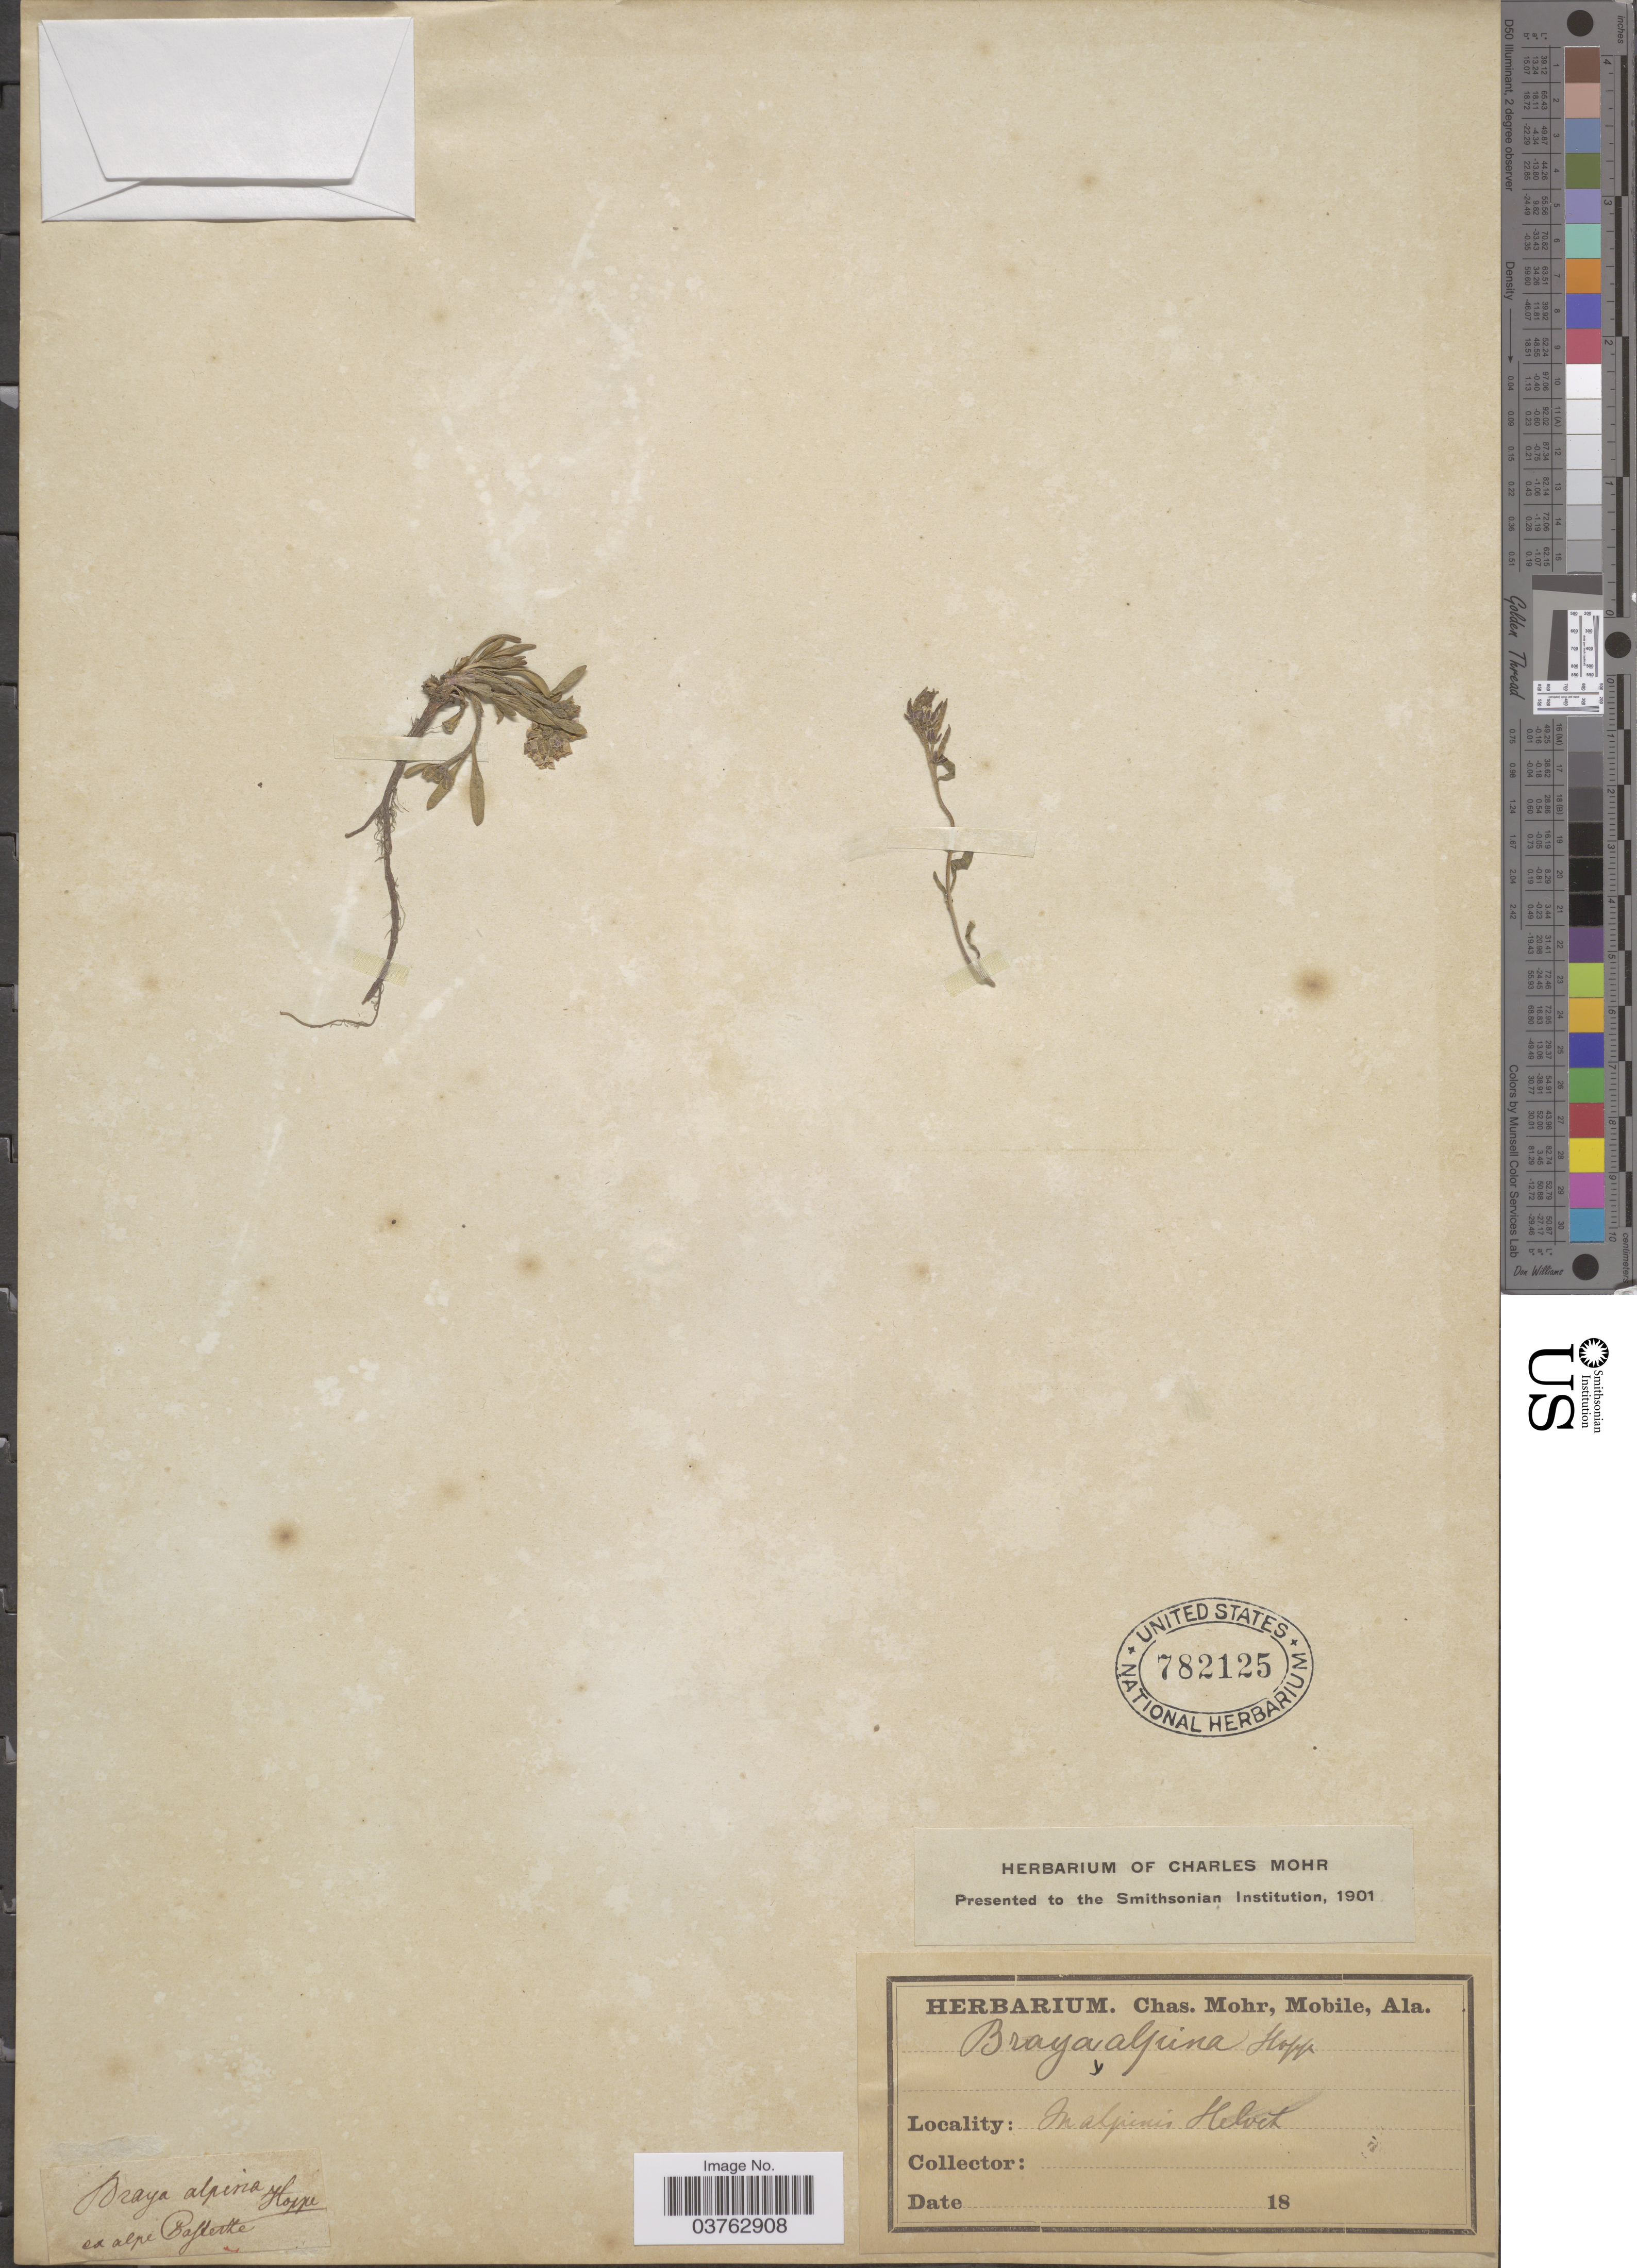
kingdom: Plantae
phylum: Tracheophyta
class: Magnoliopsida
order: Brassicales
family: Brassicaceae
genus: Braya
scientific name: Braya alpina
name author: Sternb. & Hoppe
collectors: ex herb. Charles Mohr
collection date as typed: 18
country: Switzerland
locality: In alpinis Helvet.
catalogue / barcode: US 782125